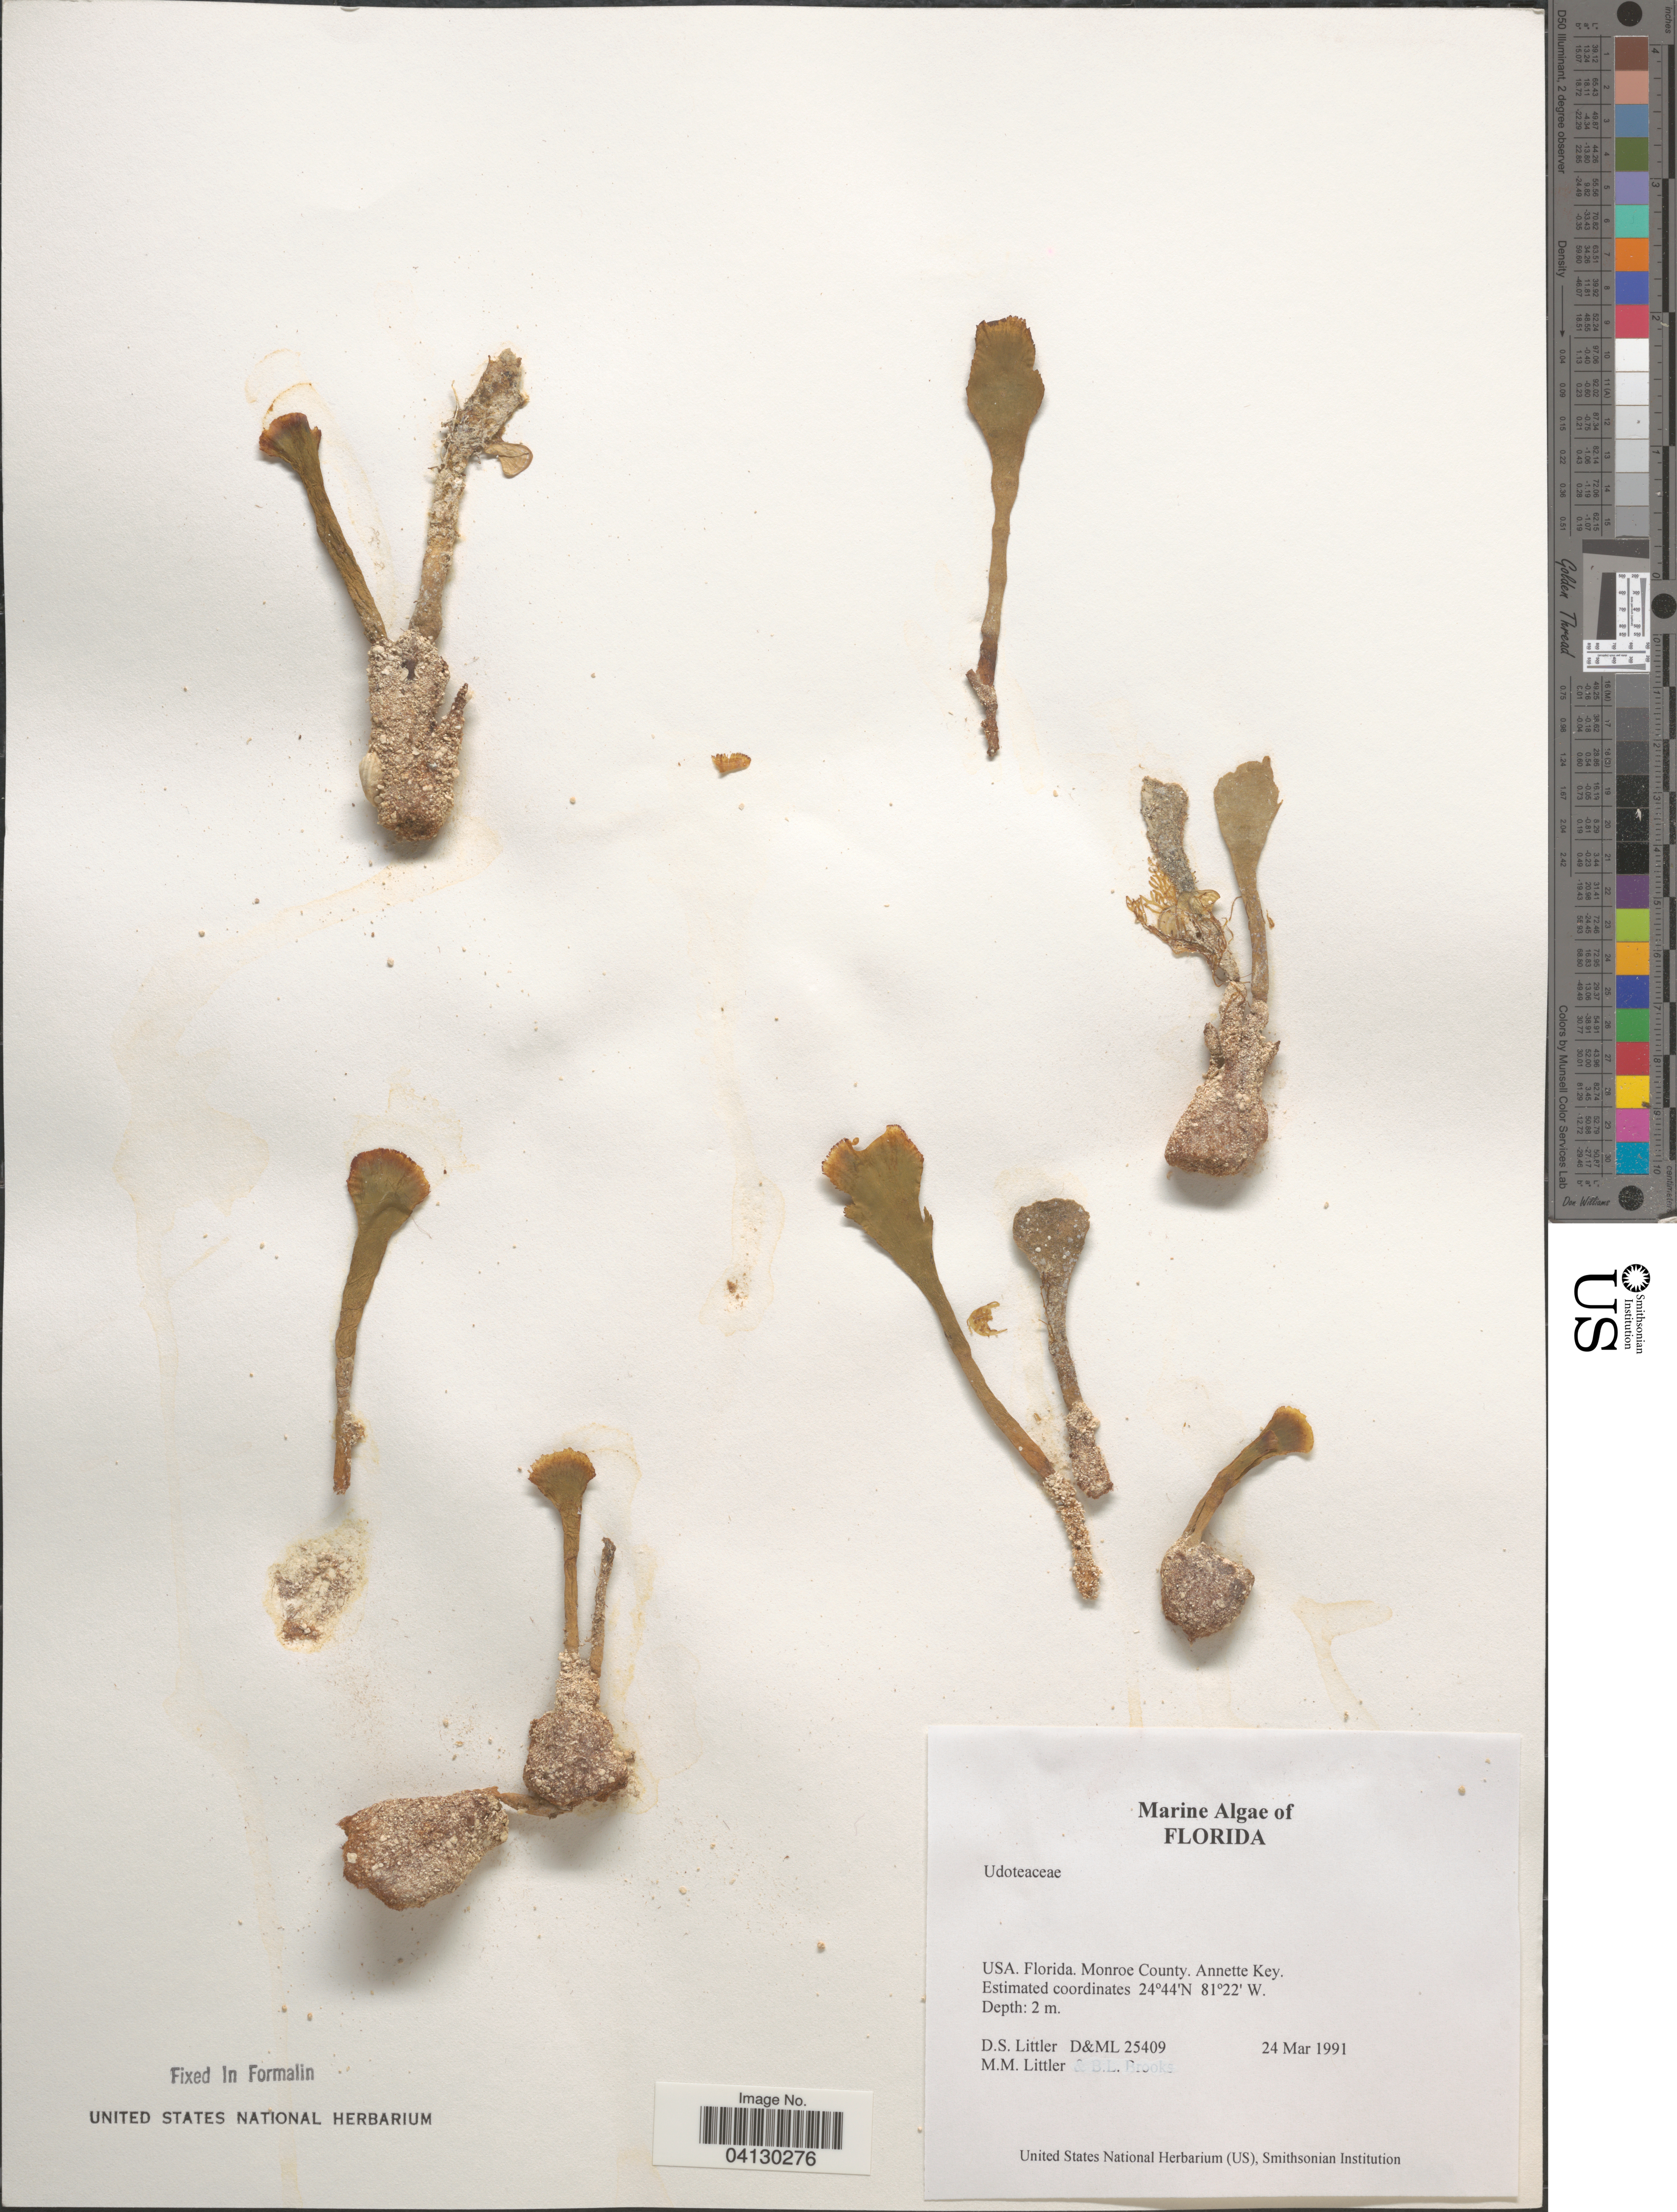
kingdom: Plantae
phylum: Chlorophyta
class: Ulvophyceae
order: Bryopsidales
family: Udoteaceae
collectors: D. S. Littler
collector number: D&ML25409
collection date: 1991-03-24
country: United States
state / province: Florida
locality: Monroe County. Annette Key.